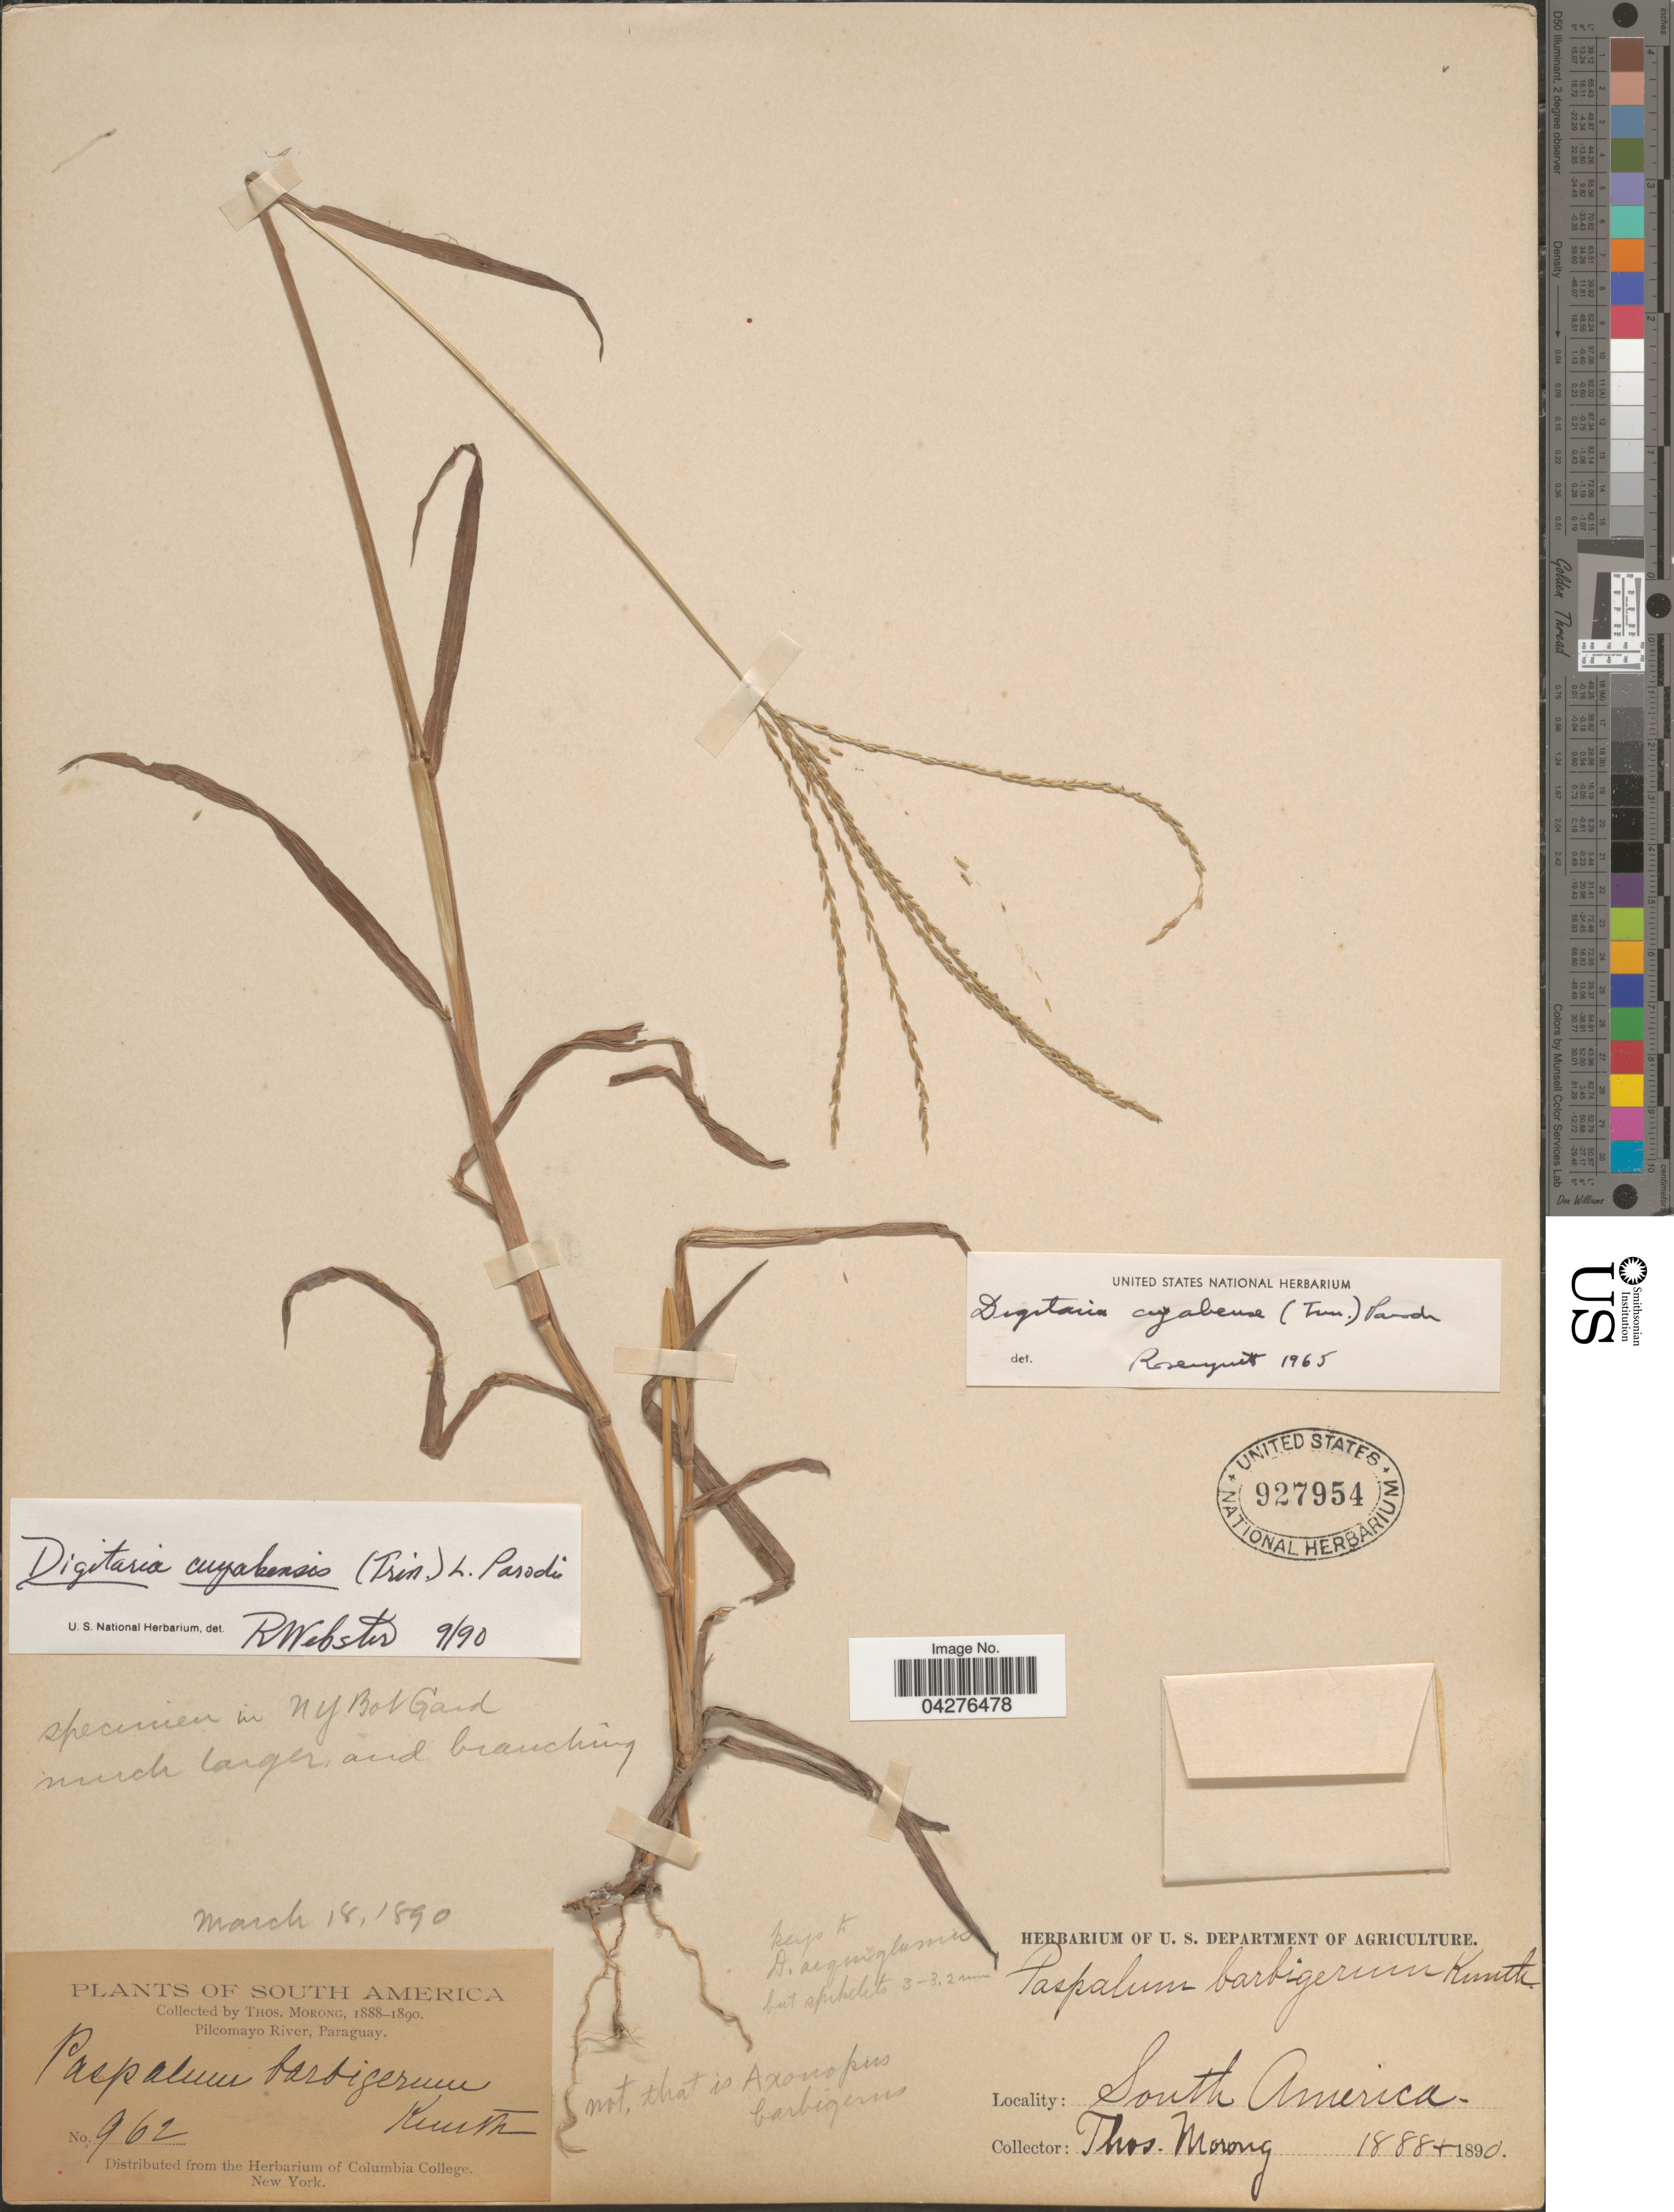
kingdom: Plantae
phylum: Tracheophyta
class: Liliopsida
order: Poales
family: Poaceae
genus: Digitaria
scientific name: Digitaria cuyabensis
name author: (Trin.) Parodi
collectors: ex herb. T. Morong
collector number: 962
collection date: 1880/1890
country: Paraguay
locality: Pilcomayo River.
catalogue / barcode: US 927954